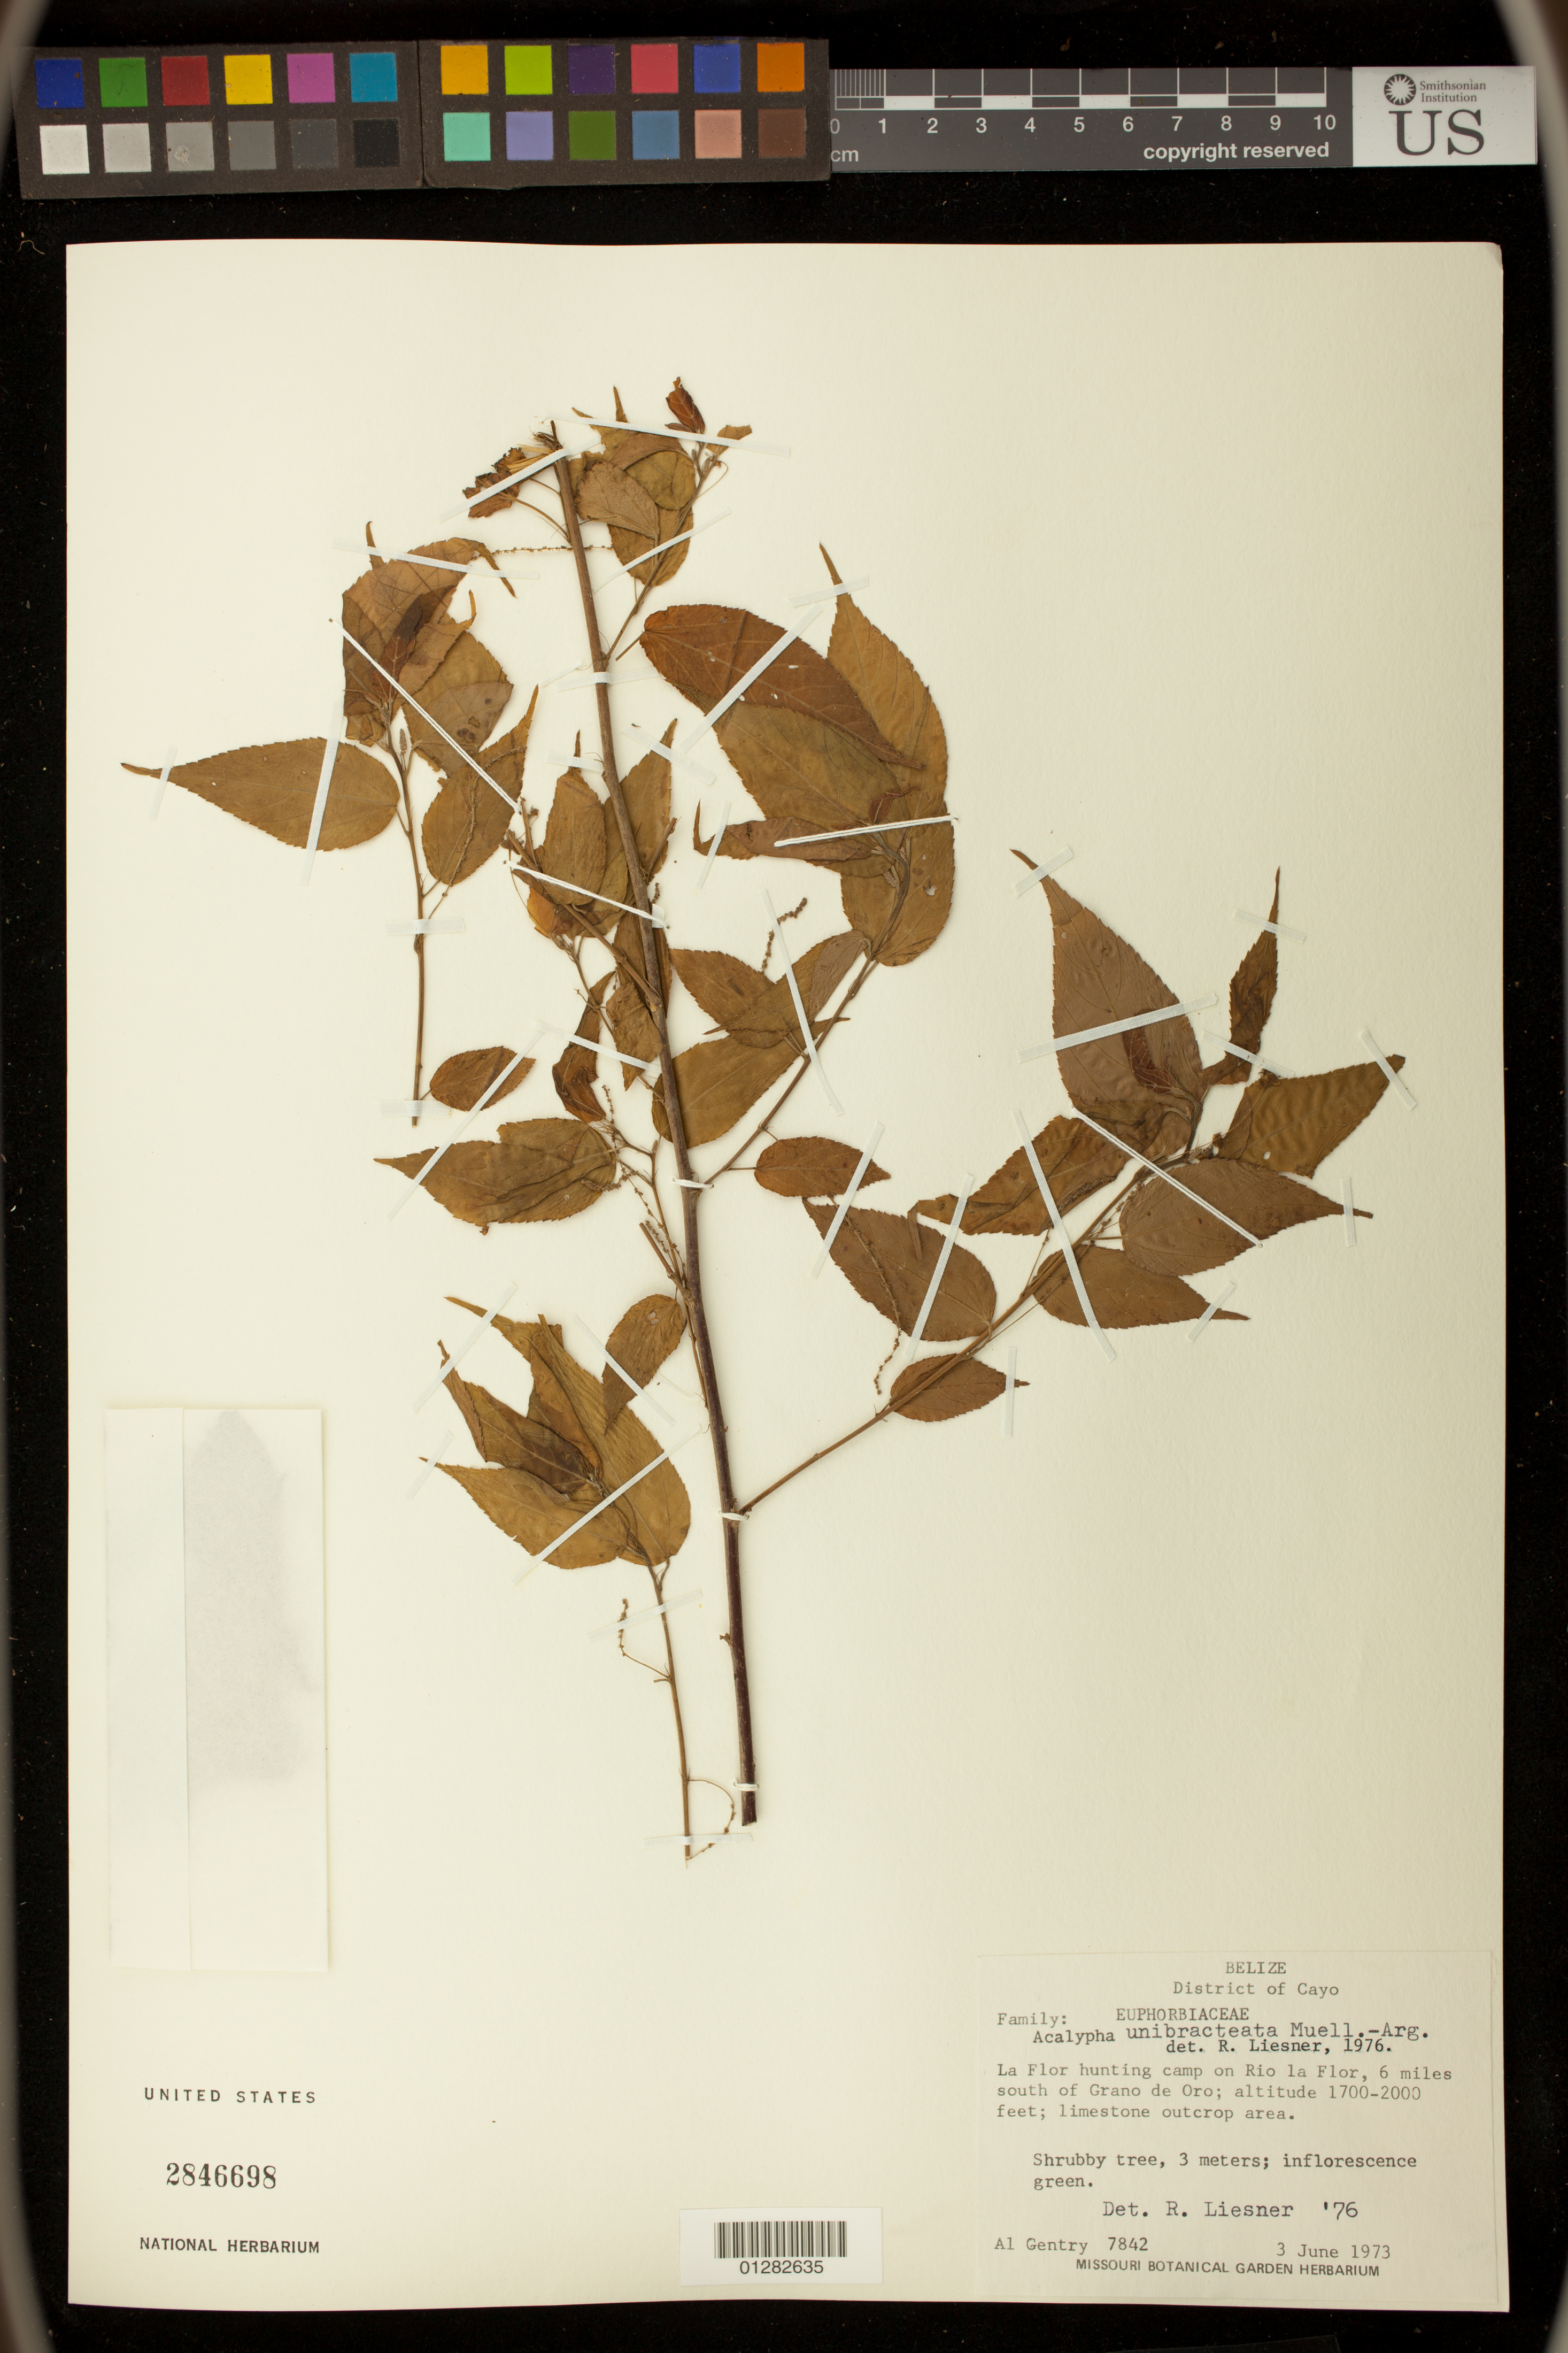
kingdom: Plantae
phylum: Tracheophyta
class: Magnoliopsida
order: Malpighiales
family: Euphorbiaceae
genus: Acalypha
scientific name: Acalypha unibracteata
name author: Müll. Arg.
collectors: C. G. Pringle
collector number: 7842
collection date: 1973-06-03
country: Belize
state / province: Cayo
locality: La Flor hunting camp on Rio la Flor, 6 miles south of Grano de Oro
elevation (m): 518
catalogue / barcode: US 2846698